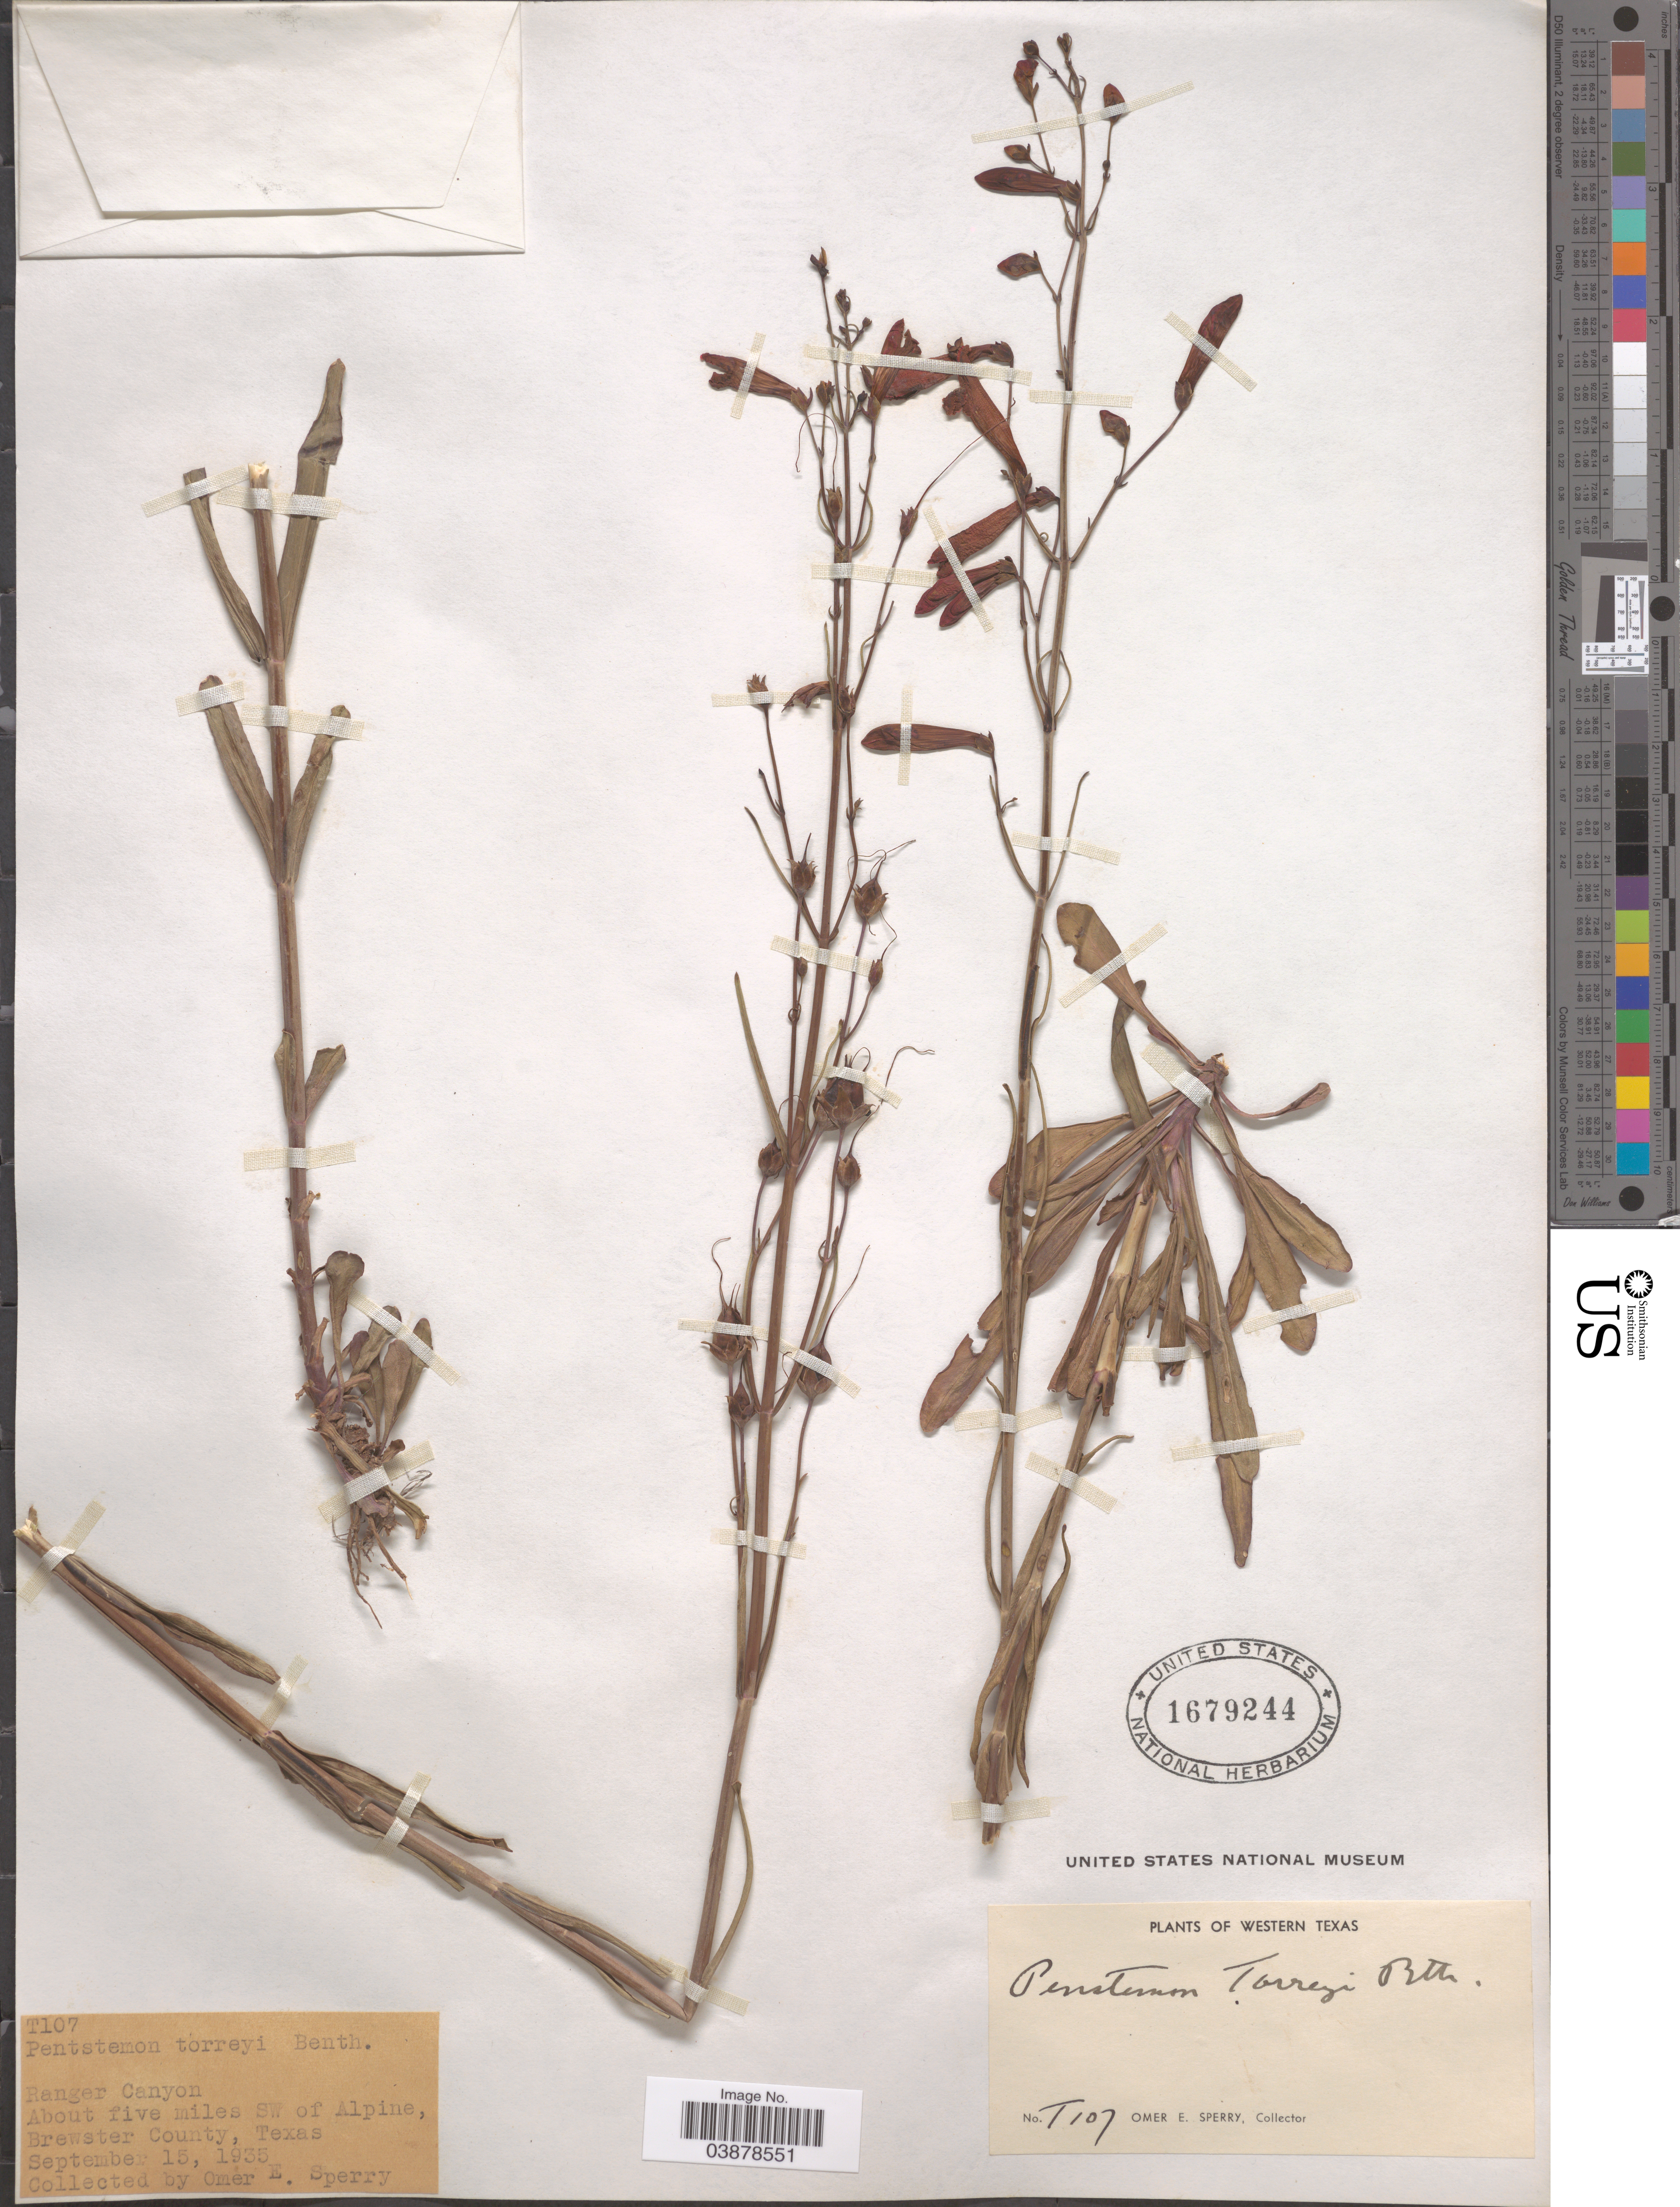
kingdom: Plantae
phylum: Tracheophyta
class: Magnoliopsida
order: Lamiales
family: Plantaginaceae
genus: Penstemon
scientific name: Penstemon torreyi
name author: Benth.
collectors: O. E. Sperry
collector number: T107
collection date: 1935-09-15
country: United States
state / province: Texas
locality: Western Texas. Ranger Canyon. About five miles SW of Alpine, Brewster Canyon.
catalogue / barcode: US 1679244